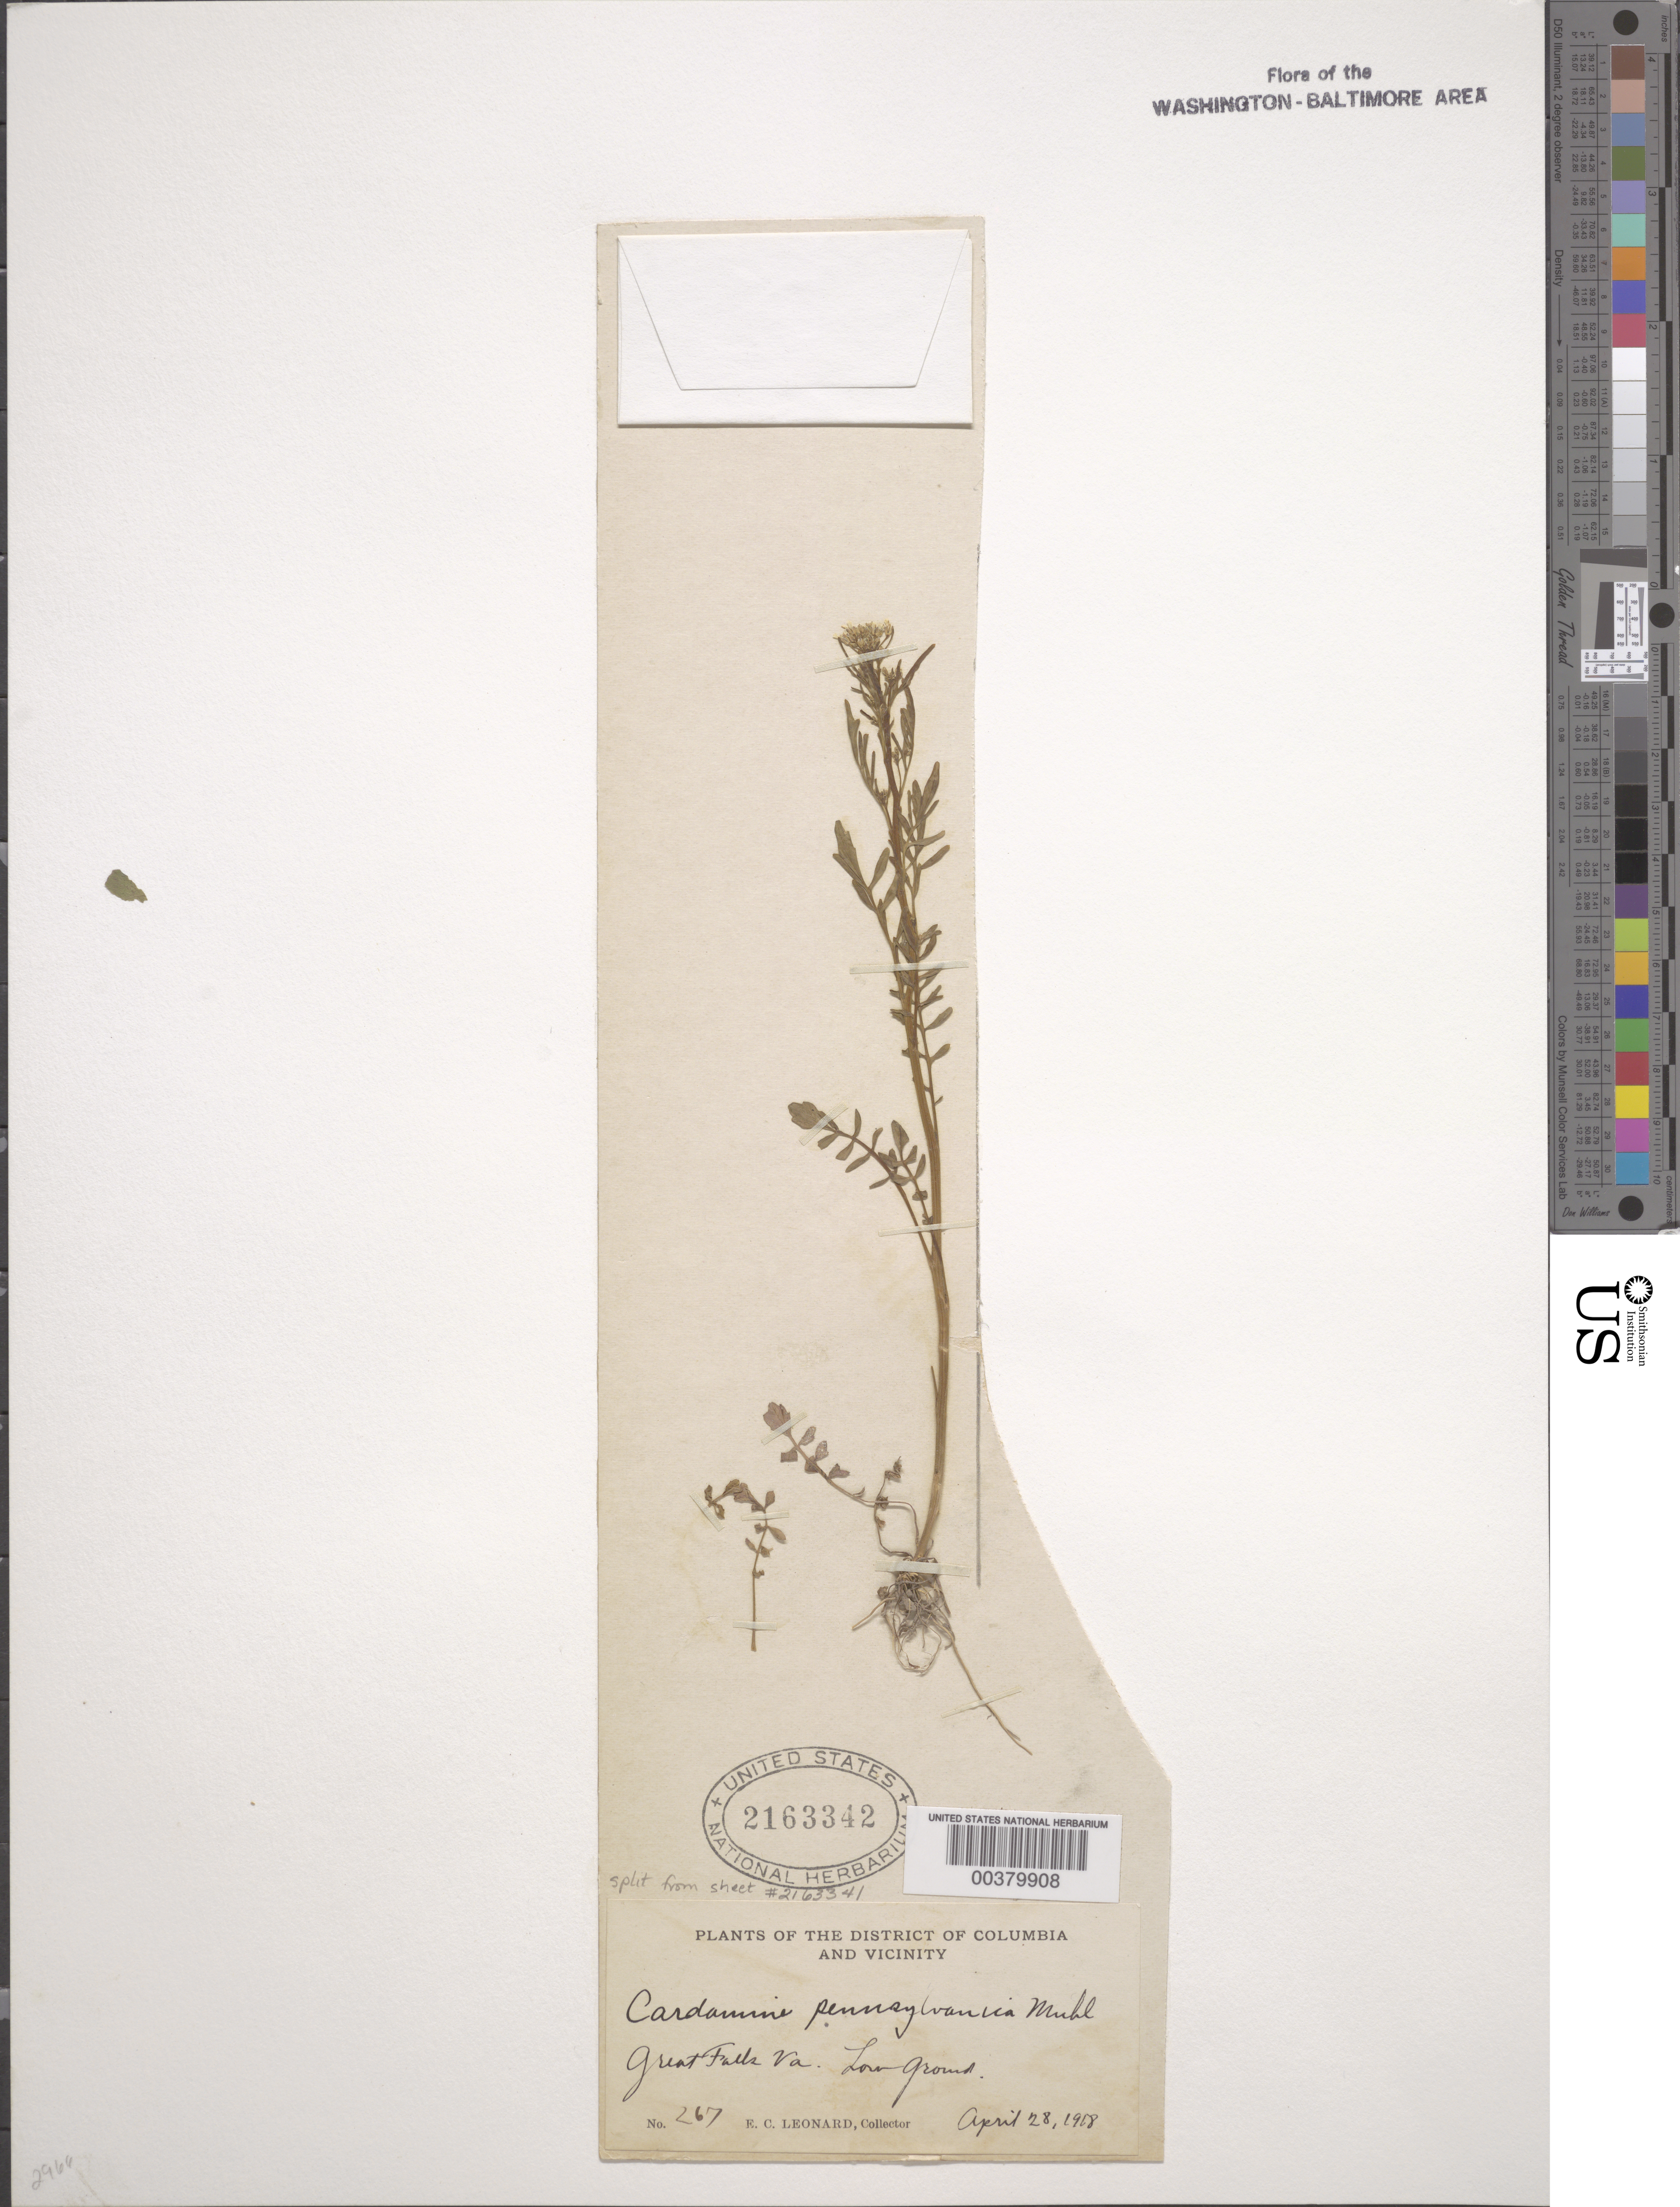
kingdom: Plantae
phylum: Tracheophyta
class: Magnoliopsida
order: Brassicales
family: Brassicaceae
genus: Cardamine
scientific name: Cardamine pensylvanica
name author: Muhl. ex Willd.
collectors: E. C. Leonard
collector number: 267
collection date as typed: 28 Apr 1918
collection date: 1918-04-28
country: United States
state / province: Virginia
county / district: Fairfax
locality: Great Falls C. & O. Canal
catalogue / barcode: US 2163342